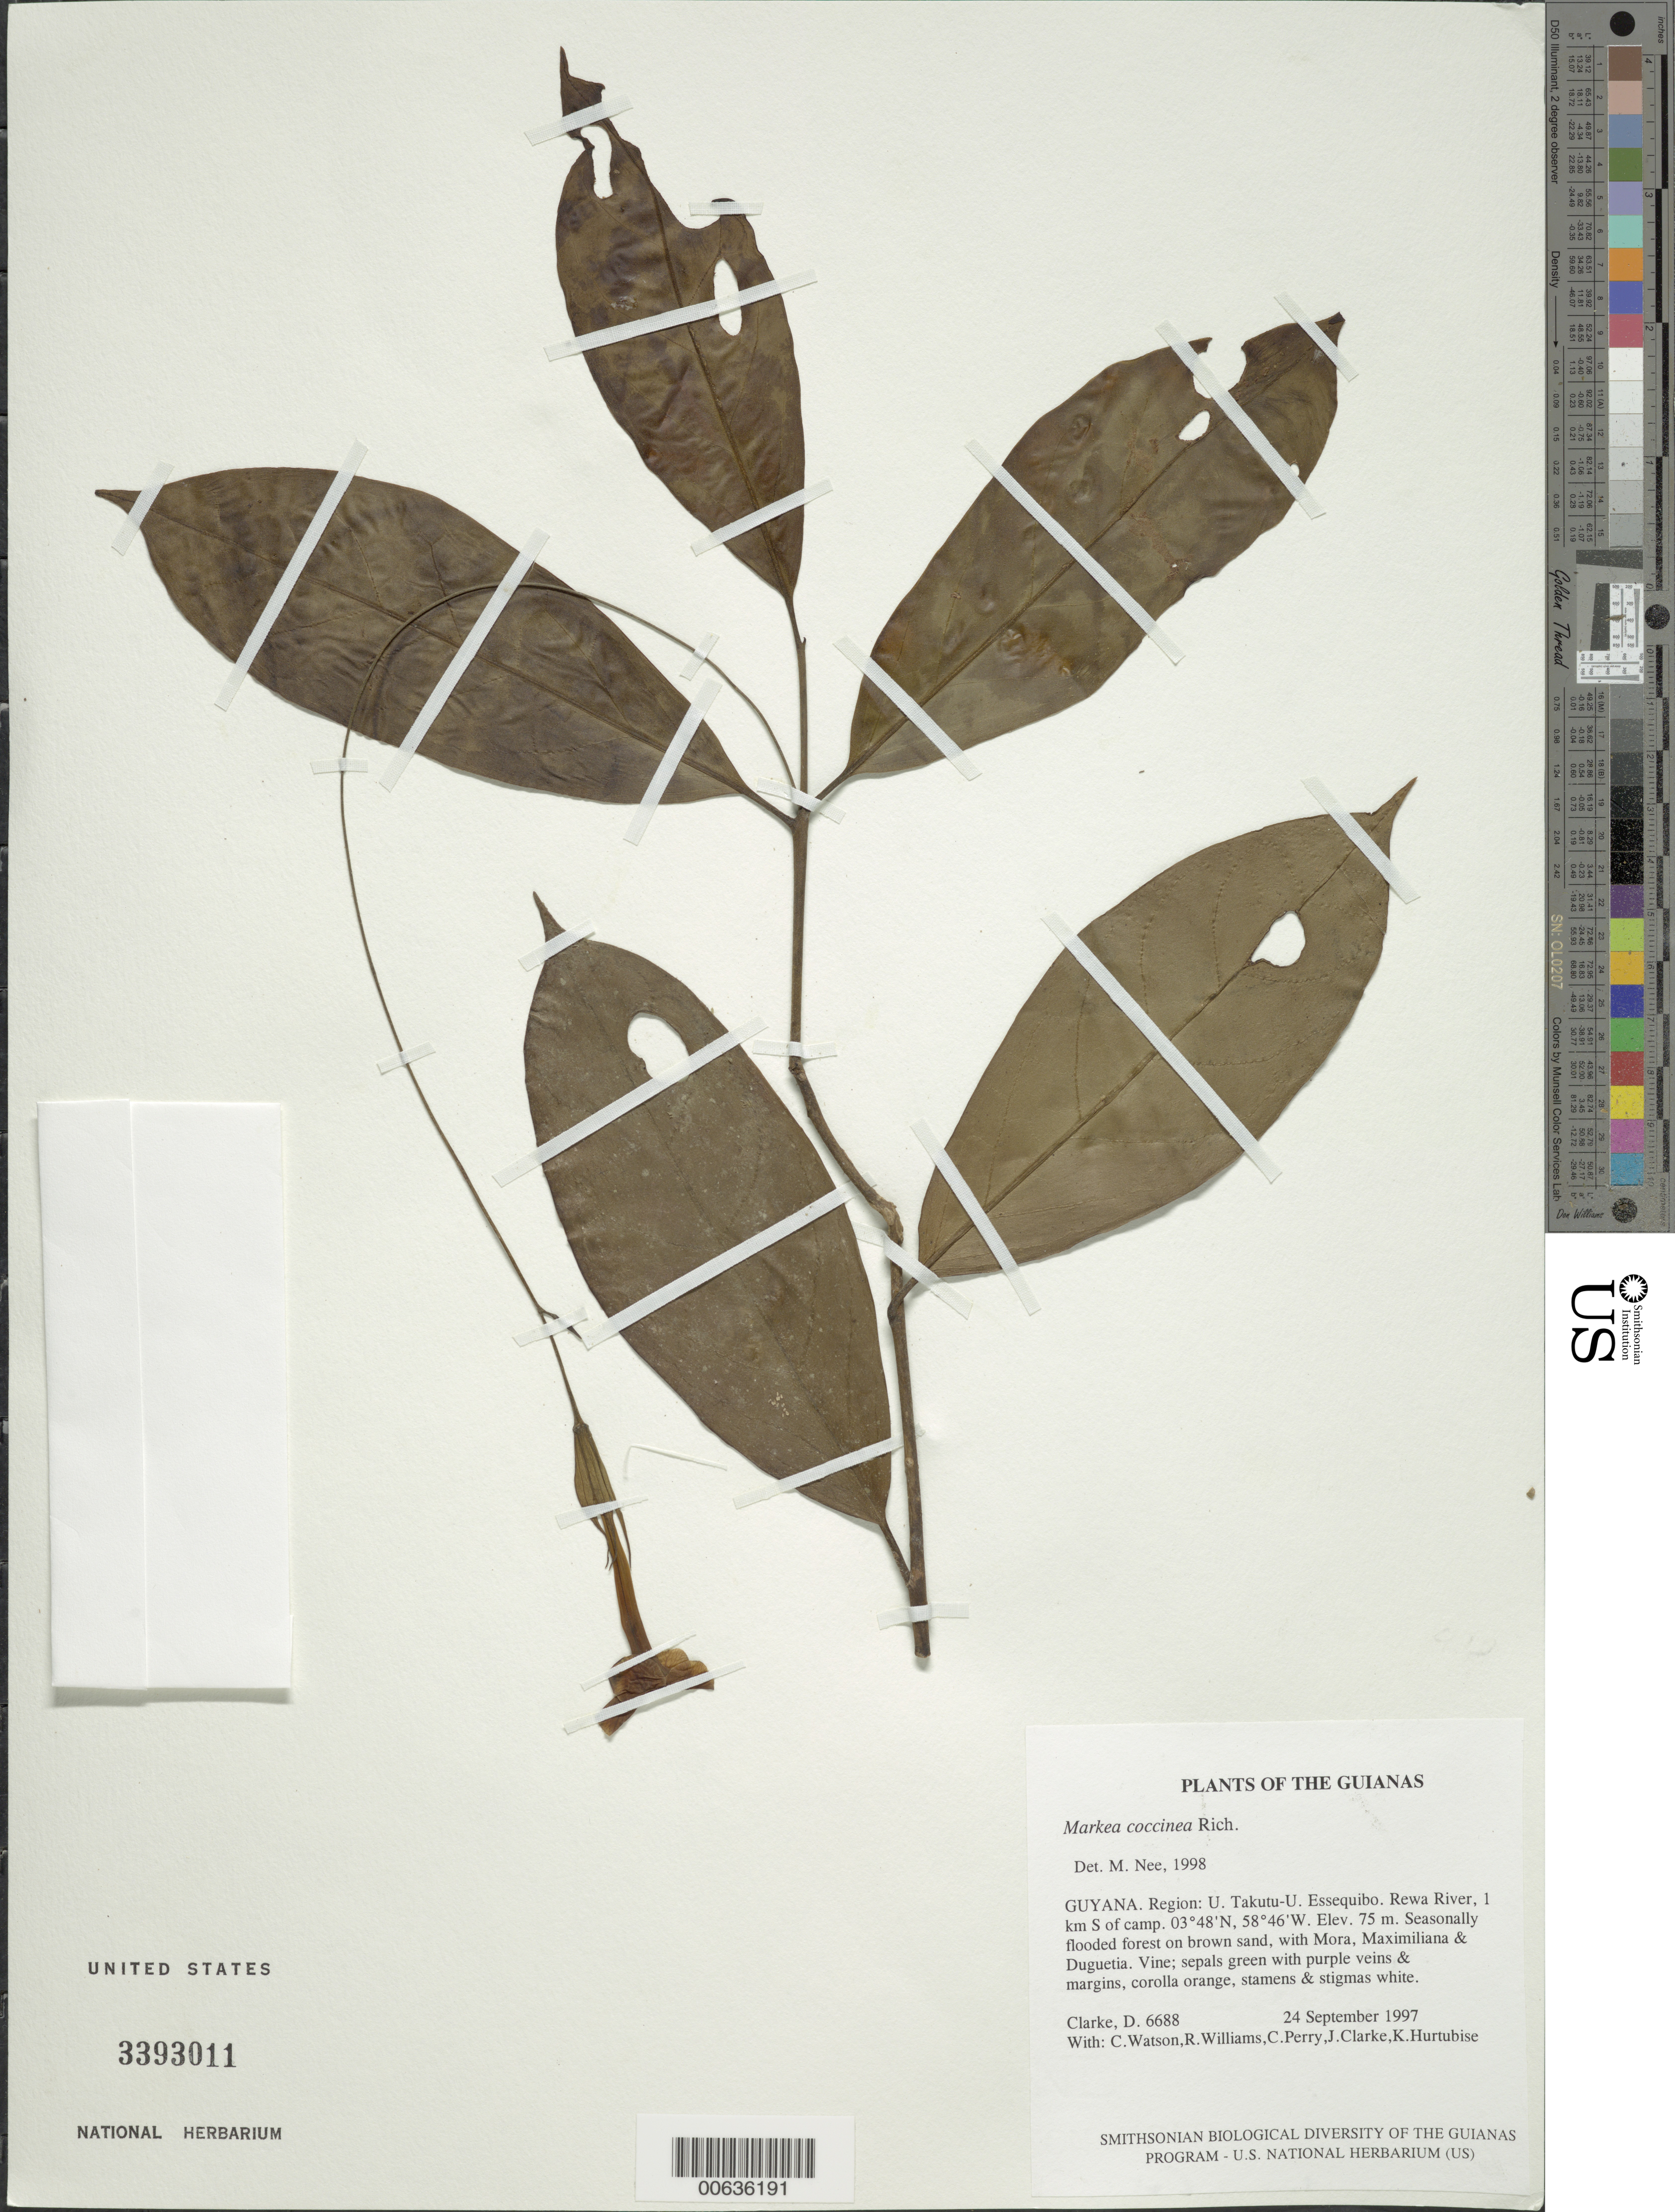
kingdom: Plantae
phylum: Tracheophyta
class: Polypodiopsida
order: Polypodiales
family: Polypodiaceae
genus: Polypodium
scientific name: Polypodium caceresii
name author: Sodiro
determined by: McKee, G. S., (US), NMNH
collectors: T. Henkel, M. Chin, R. Williams & R. James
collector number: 4645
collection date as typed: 22 February 1994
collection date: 1994-02-22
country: Guyana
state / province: U. Takutu-U. Essequibo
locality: Acarai Mts; Watuwau Creek, 8-10 km upstream of juncture with Chodikar River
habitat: Riverine forest and bank vegetation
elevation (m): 250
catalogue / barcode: US 3392891-2